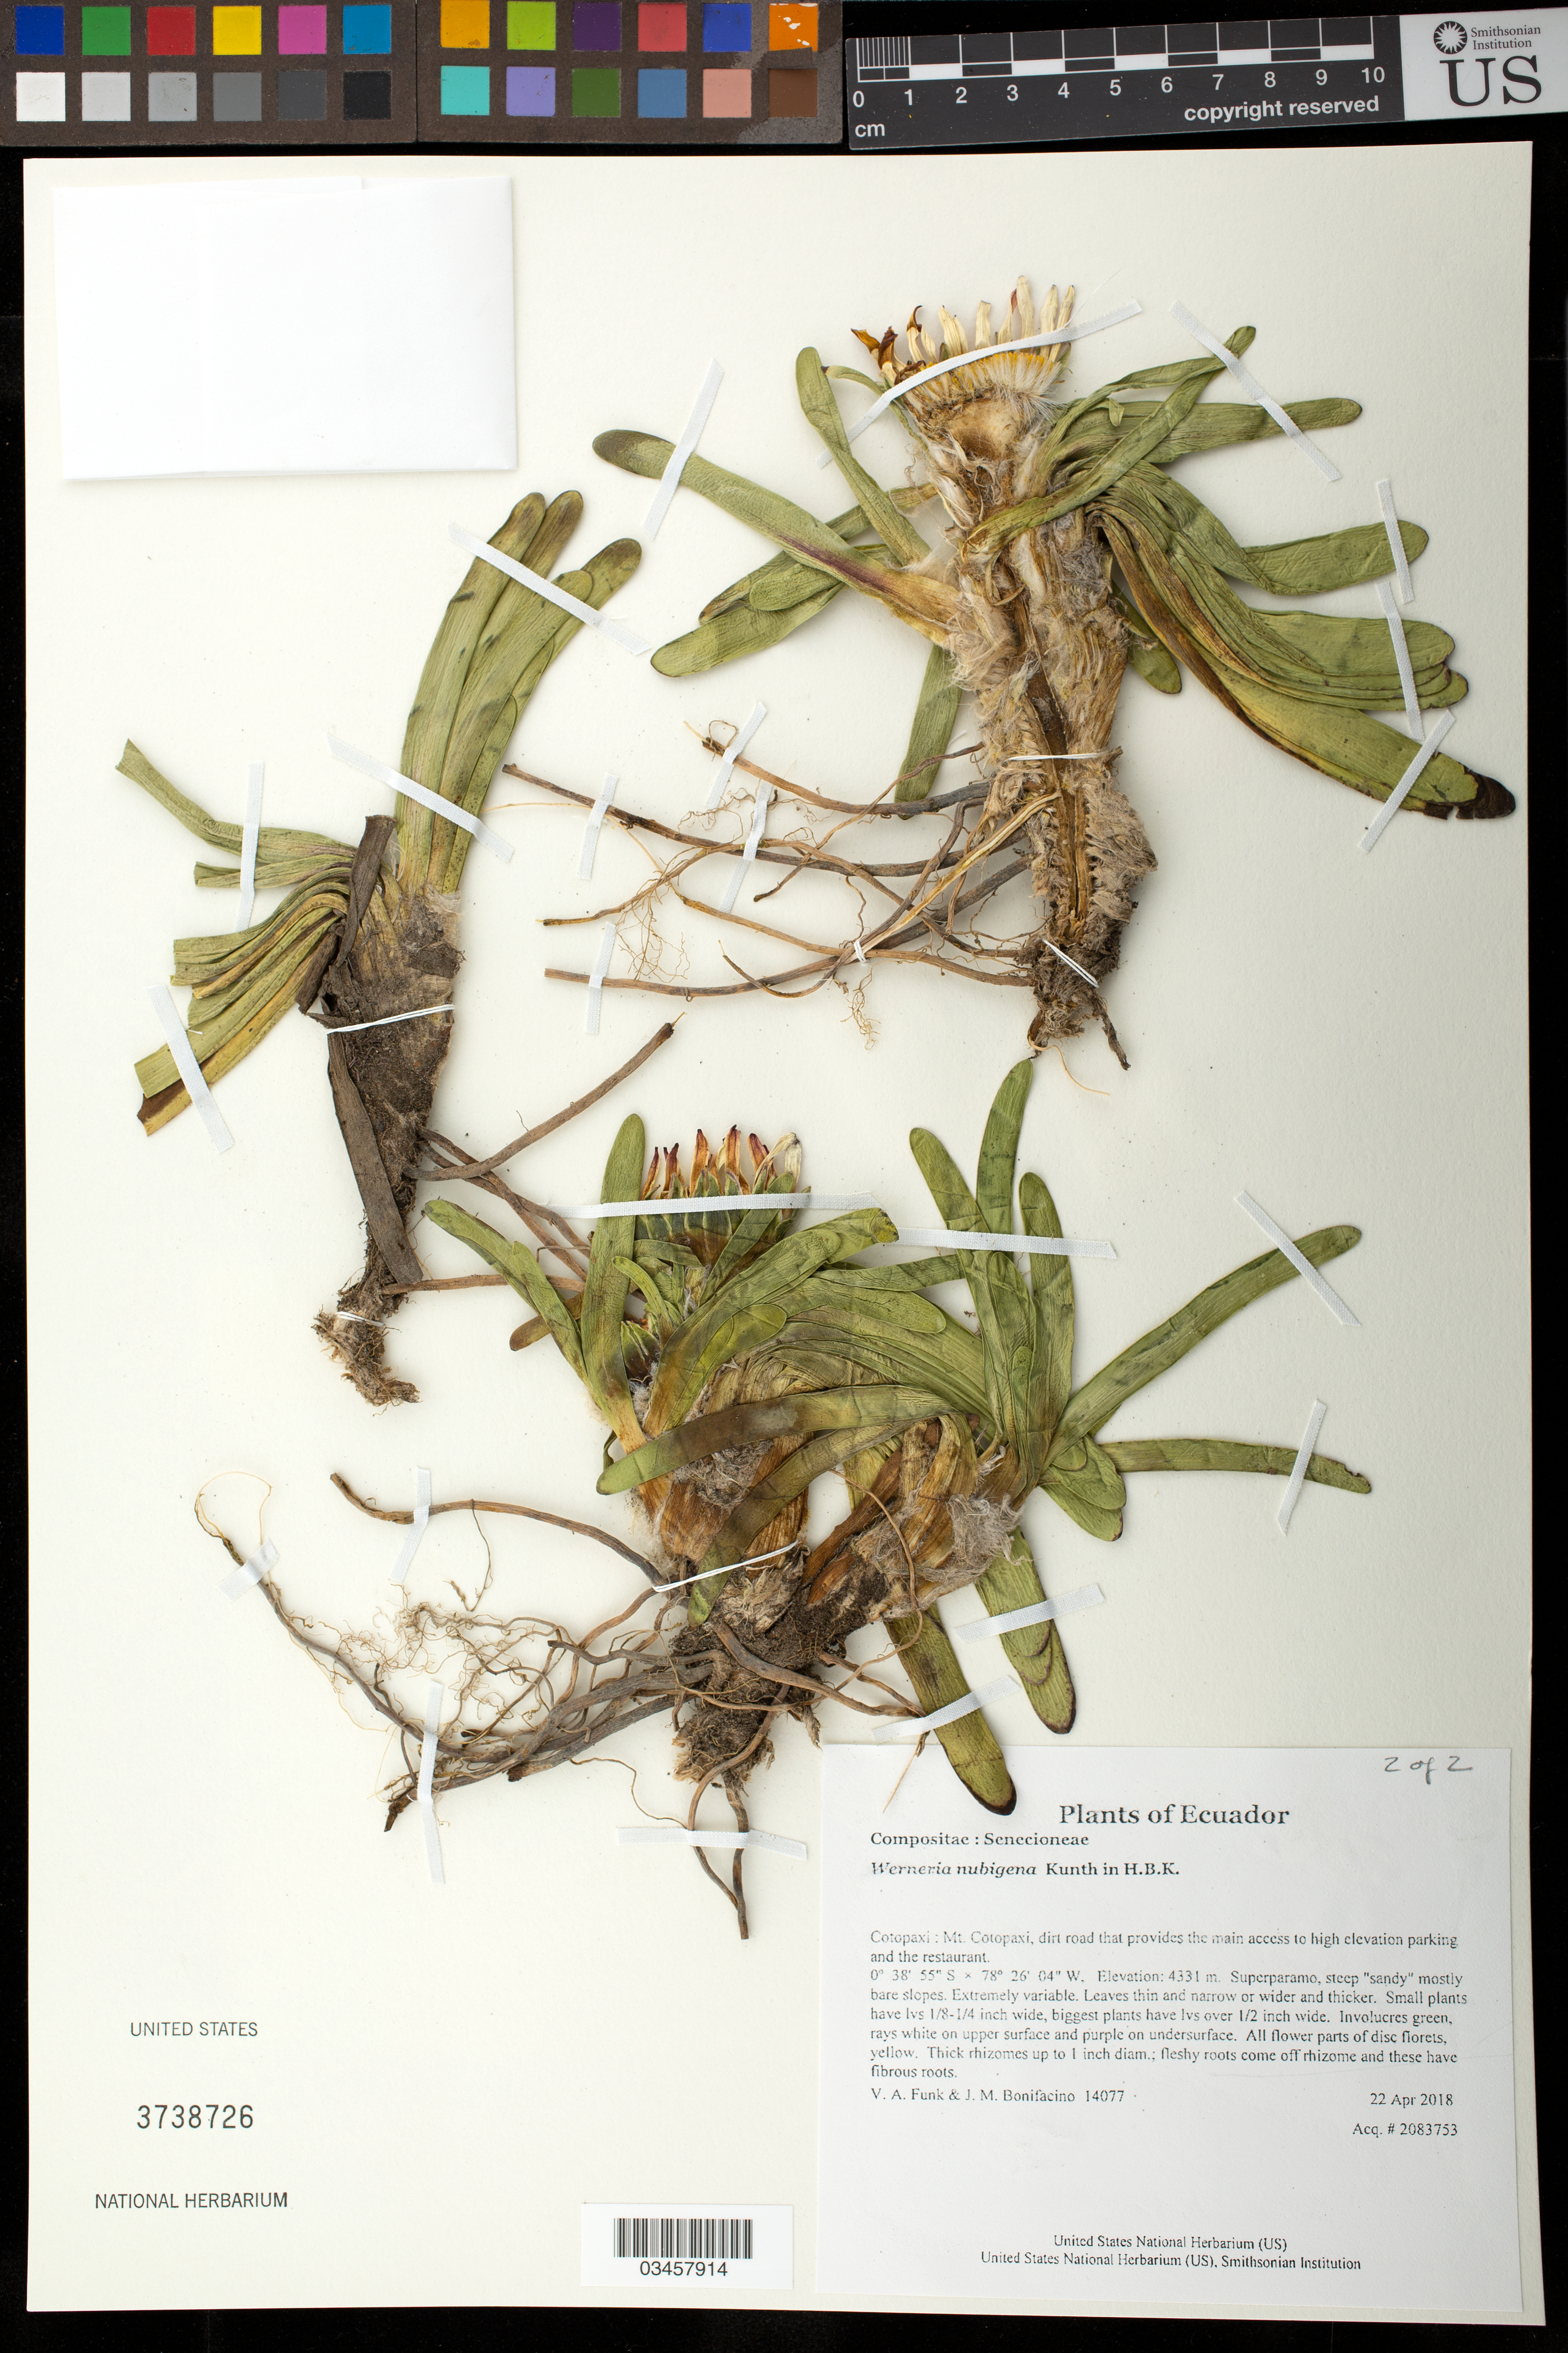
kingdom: Plantae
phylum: Tracheophyta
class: Magnoliopsida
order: Asterales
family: Asteraceae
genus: Werneria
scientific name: Werneria nubigena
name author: Kunth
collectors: V. Funk & M. Bonifacino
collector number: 14077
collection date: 2018-04-22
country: Ecuador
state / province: Cotopaxi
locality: Mt. Cotopaxi, dirt road that provides the main access to high elevation parking and the restaurant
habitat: Superparamo, steep "sandy" mostly bare slopes.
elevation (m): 4331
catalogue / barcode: US 3738726